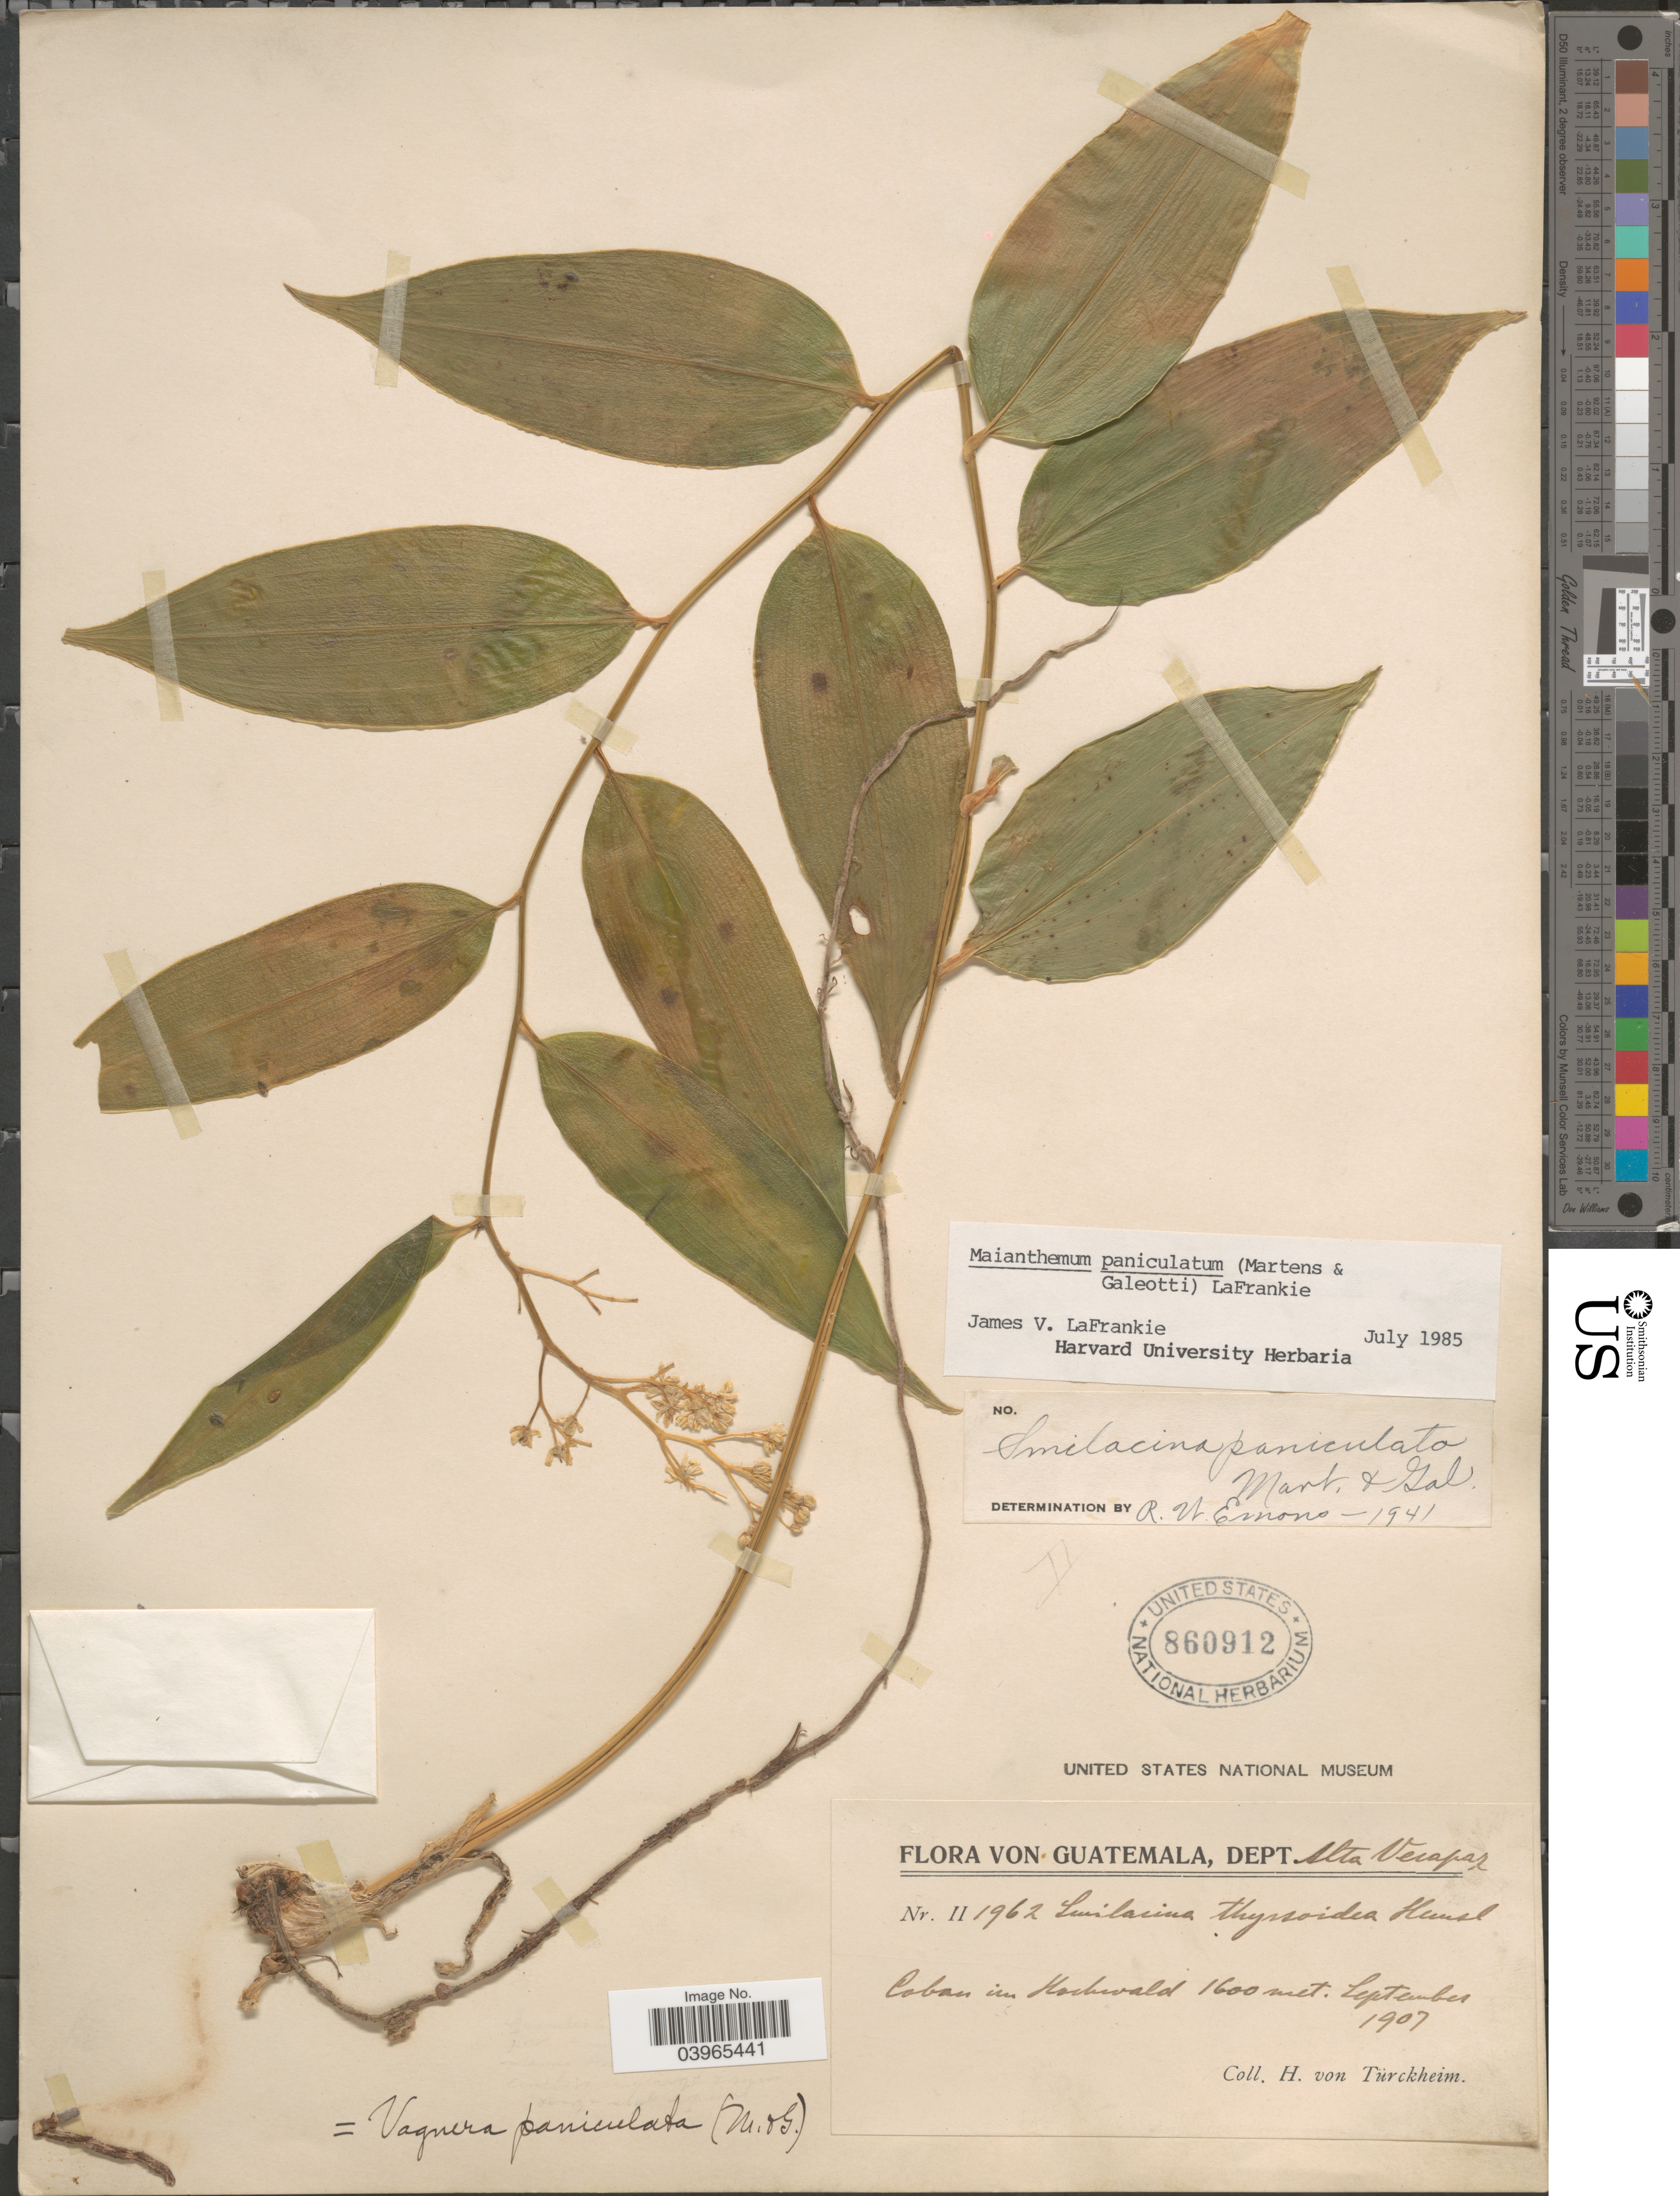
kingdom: Plantae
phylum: Tracheophyta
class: Liliopsida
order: Asparagales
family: Asparagaceae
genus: Maianthemum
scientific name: Maianthemum paniculatum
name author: (M. Martens & Galeotti) LaFrankie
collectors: H. von Türckheim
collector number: II 1962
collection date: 1907-09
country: Guatemala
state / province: Alta Verapaz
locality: Dept. Alta Verapaz. Coban im Hochwald.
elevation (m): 1600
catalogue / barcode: US 860912